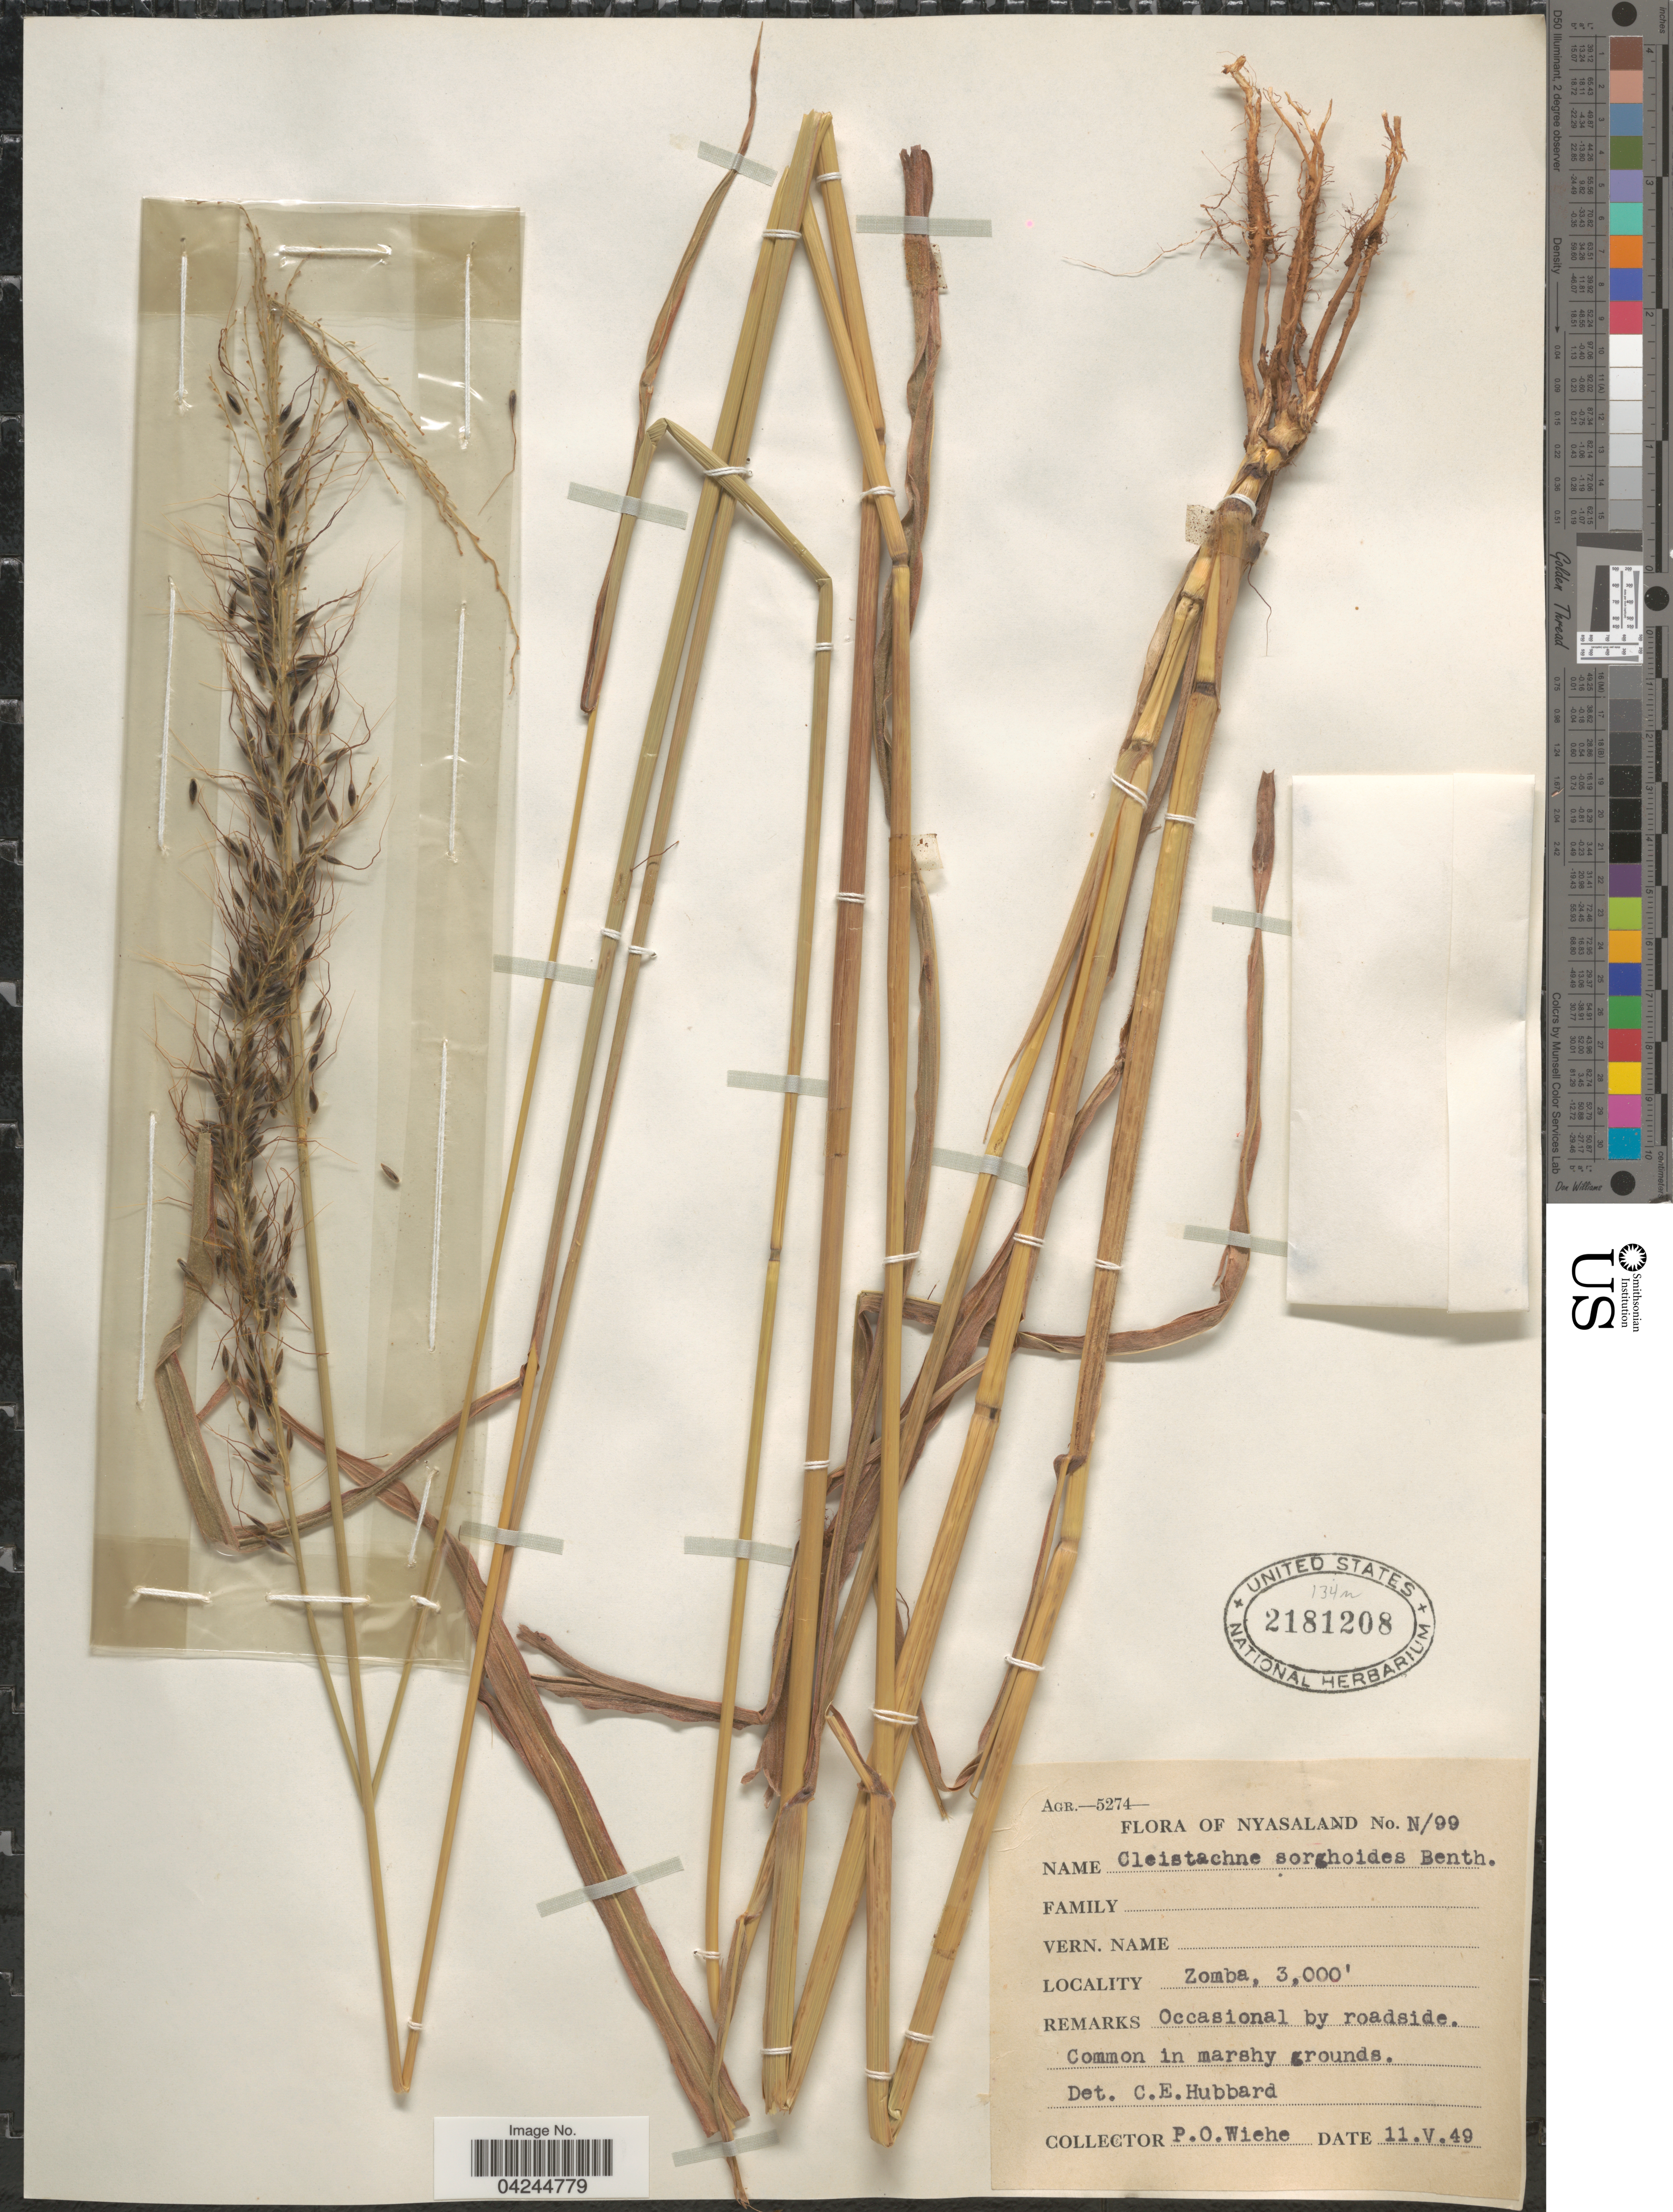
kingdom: Plantae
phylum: Tracheophyta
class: Liliopsida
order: Poales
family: Poaceae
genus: Cleistachne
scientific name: Cleistachne sorghoides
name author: Benth.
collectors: P. Wiehe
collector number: N/99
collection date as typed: Transcribed d/m/y: 11/5/49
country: Malawi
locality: Nyasaland. Zomba. Occasional by roadside. Common in marshy grounds.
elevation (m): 914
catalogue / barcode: US 2181208